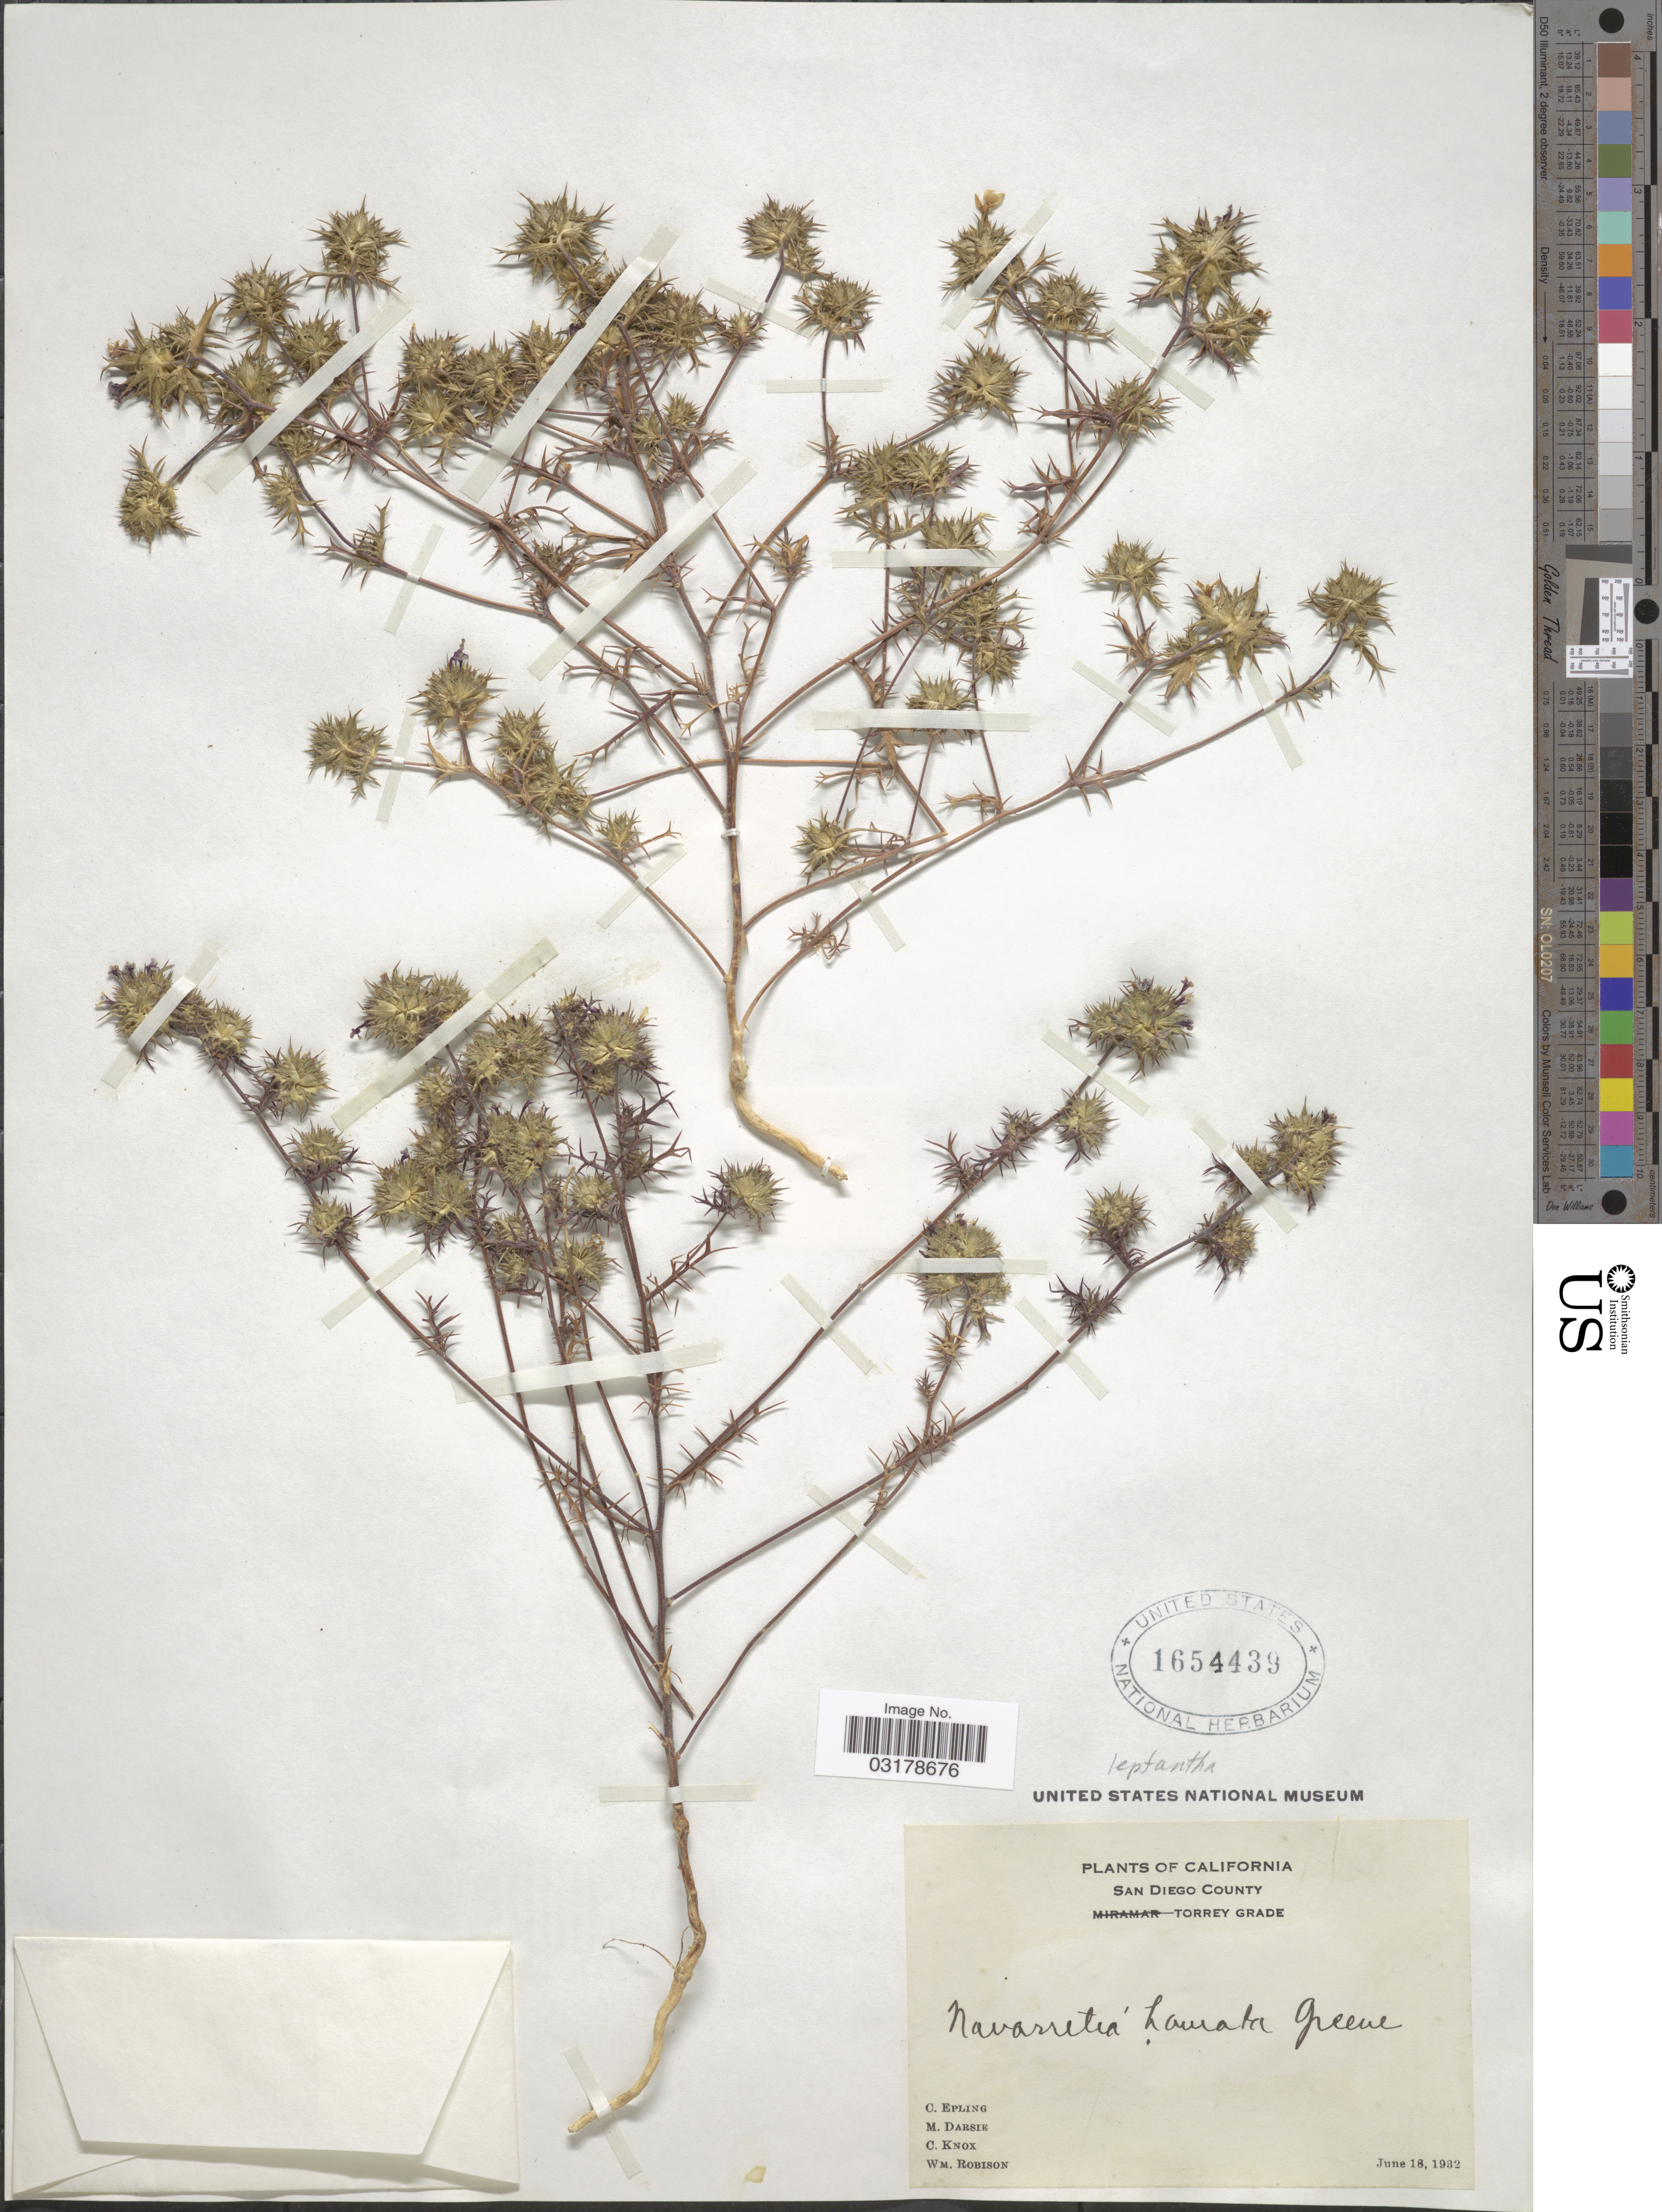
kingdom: Plantae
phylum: Tracheophyta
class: Magnoliopsida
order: Ericales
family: Polemoniaceae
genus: Navarretia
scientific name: Navarretia hamata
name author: Greene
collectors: C. C. Epling, M. Darsie, C. Knox & W. Robison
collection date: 1932-06-18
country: United States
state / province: California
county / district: San Diego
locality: San Diego County. Torrey Grade.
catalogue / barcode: US 1654439